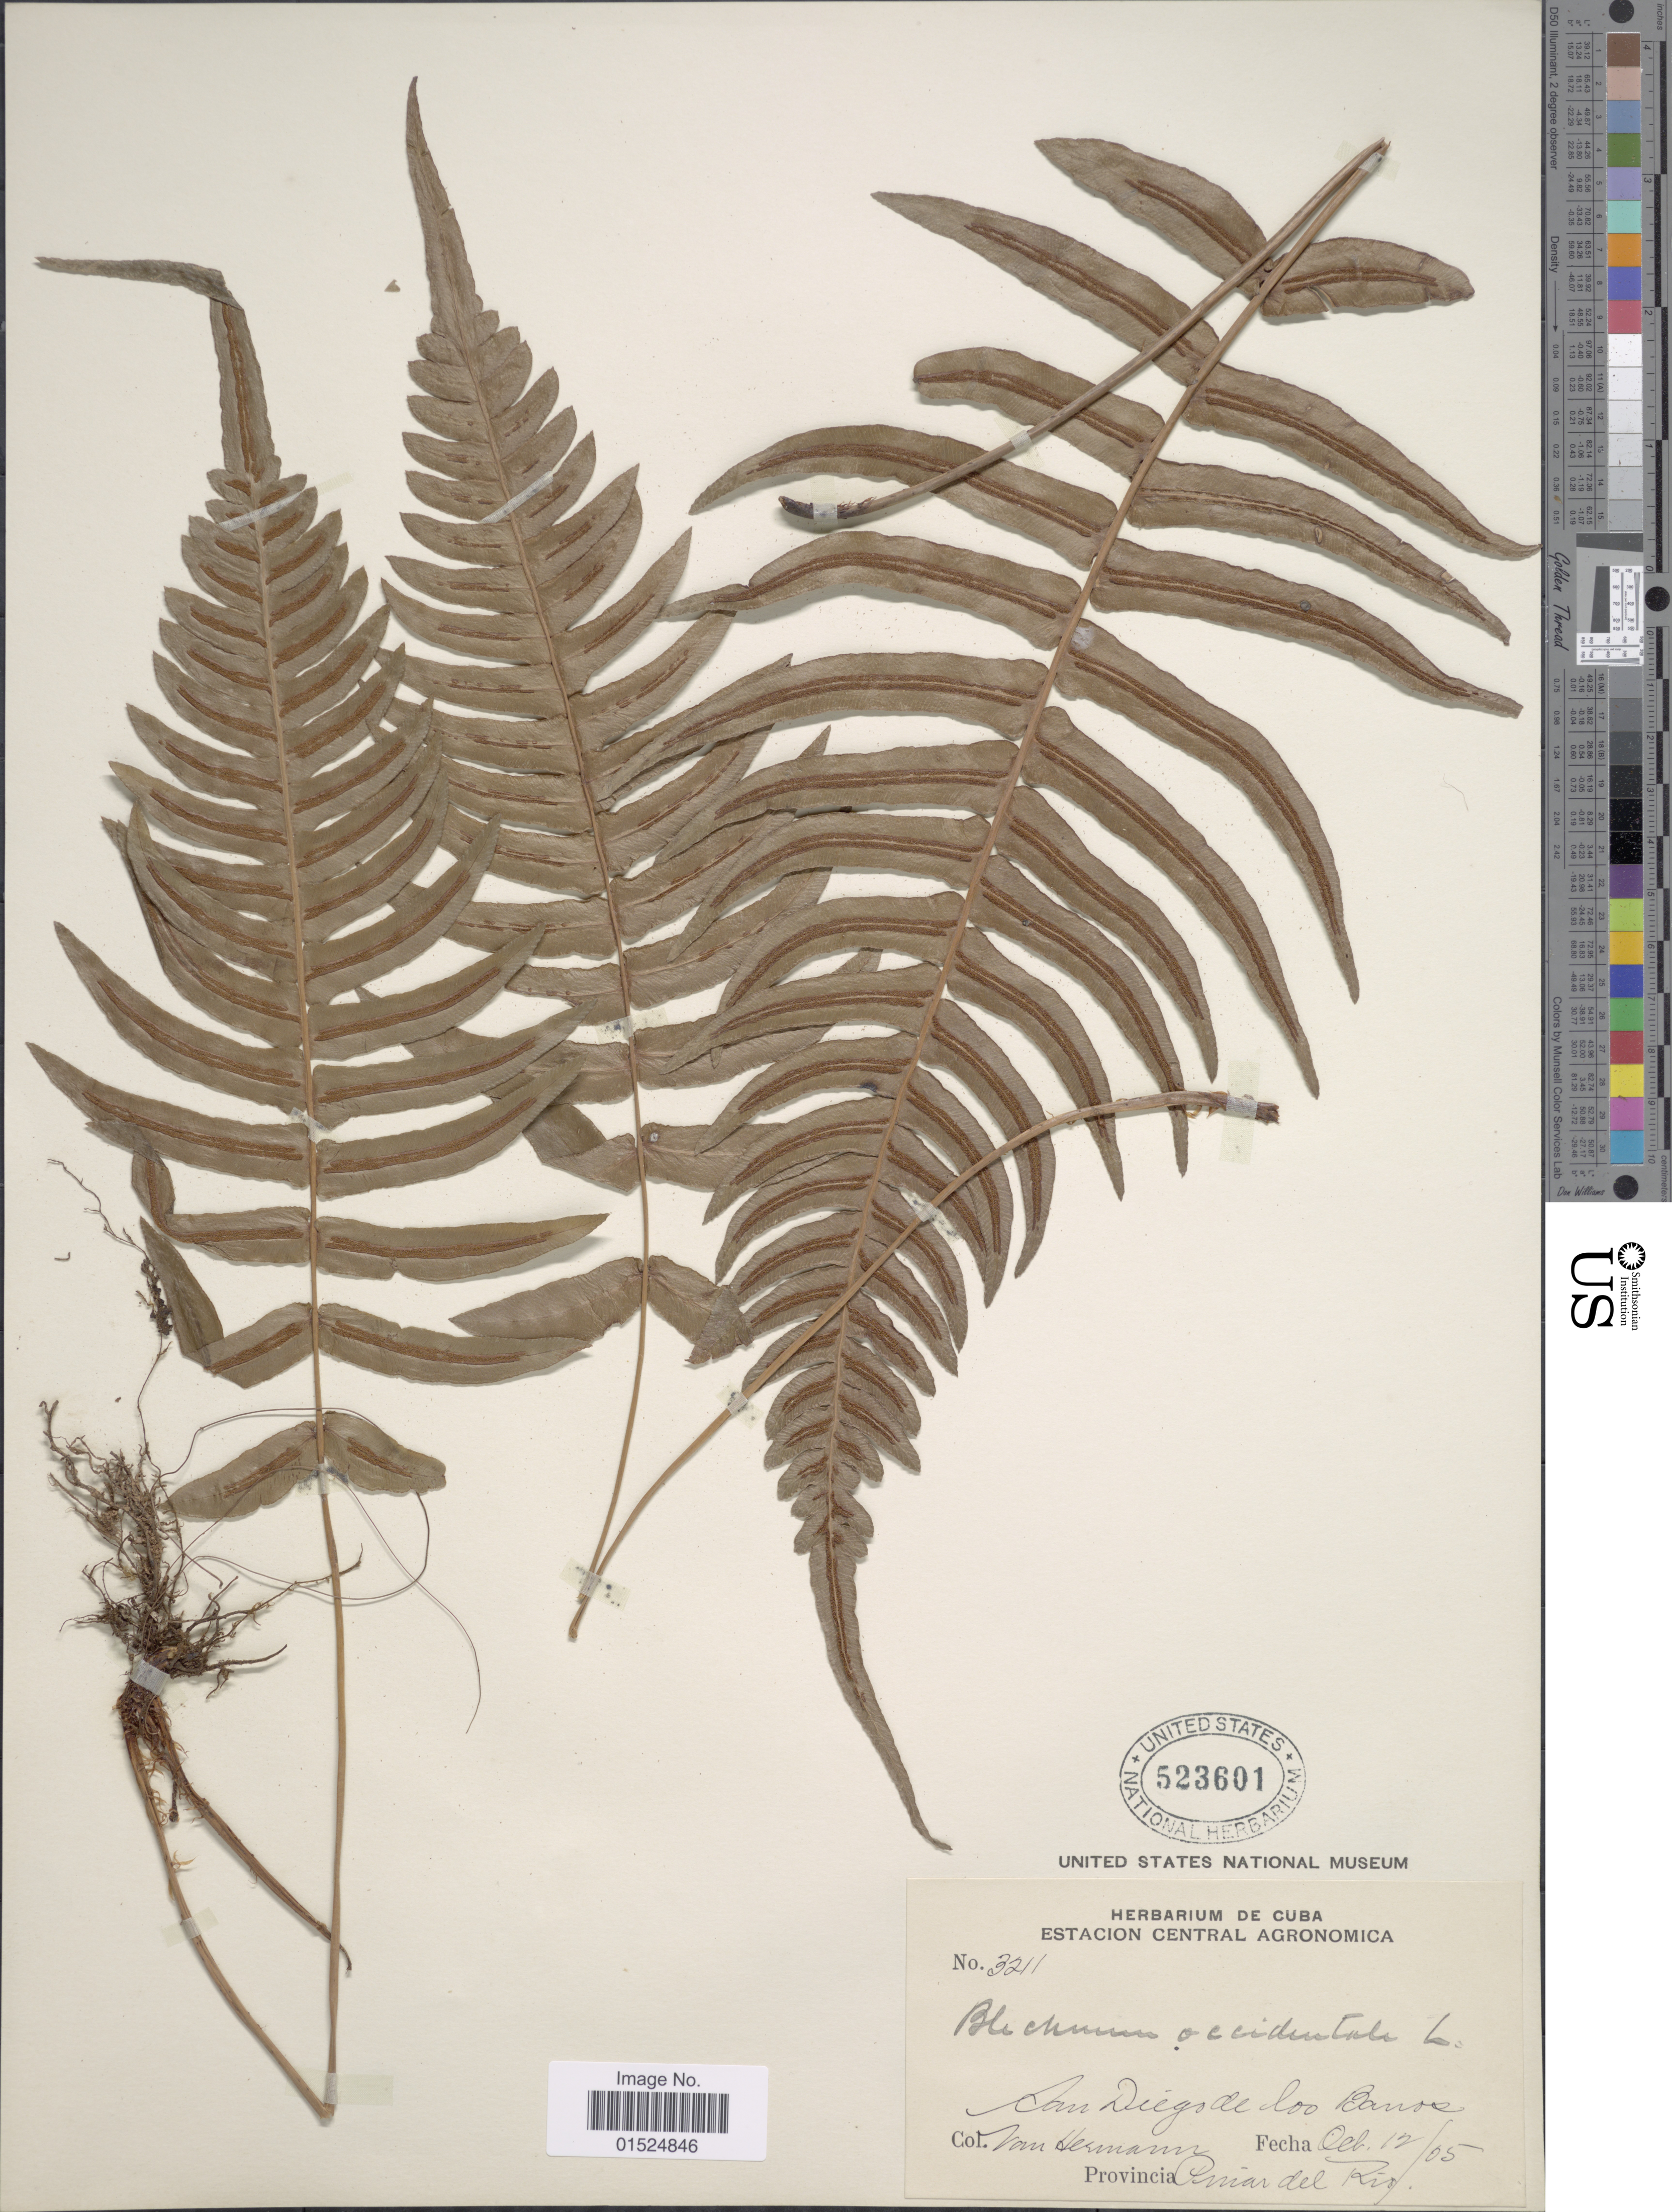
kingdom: Plantae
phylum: Tracheophyta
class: Polypodiopsida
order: Polypodiales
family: Blechnaceae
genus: Blechnum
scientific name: Blechnum occidentale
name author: L.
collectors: Van Hermann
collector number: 3211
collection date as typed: Transcribed d/m/y: 12/10/5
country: Cuba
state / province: Pinar del Río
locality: Estacion Central Agronomica, San Diego de Los Banos, Primar del Rio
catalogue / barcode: US 523601